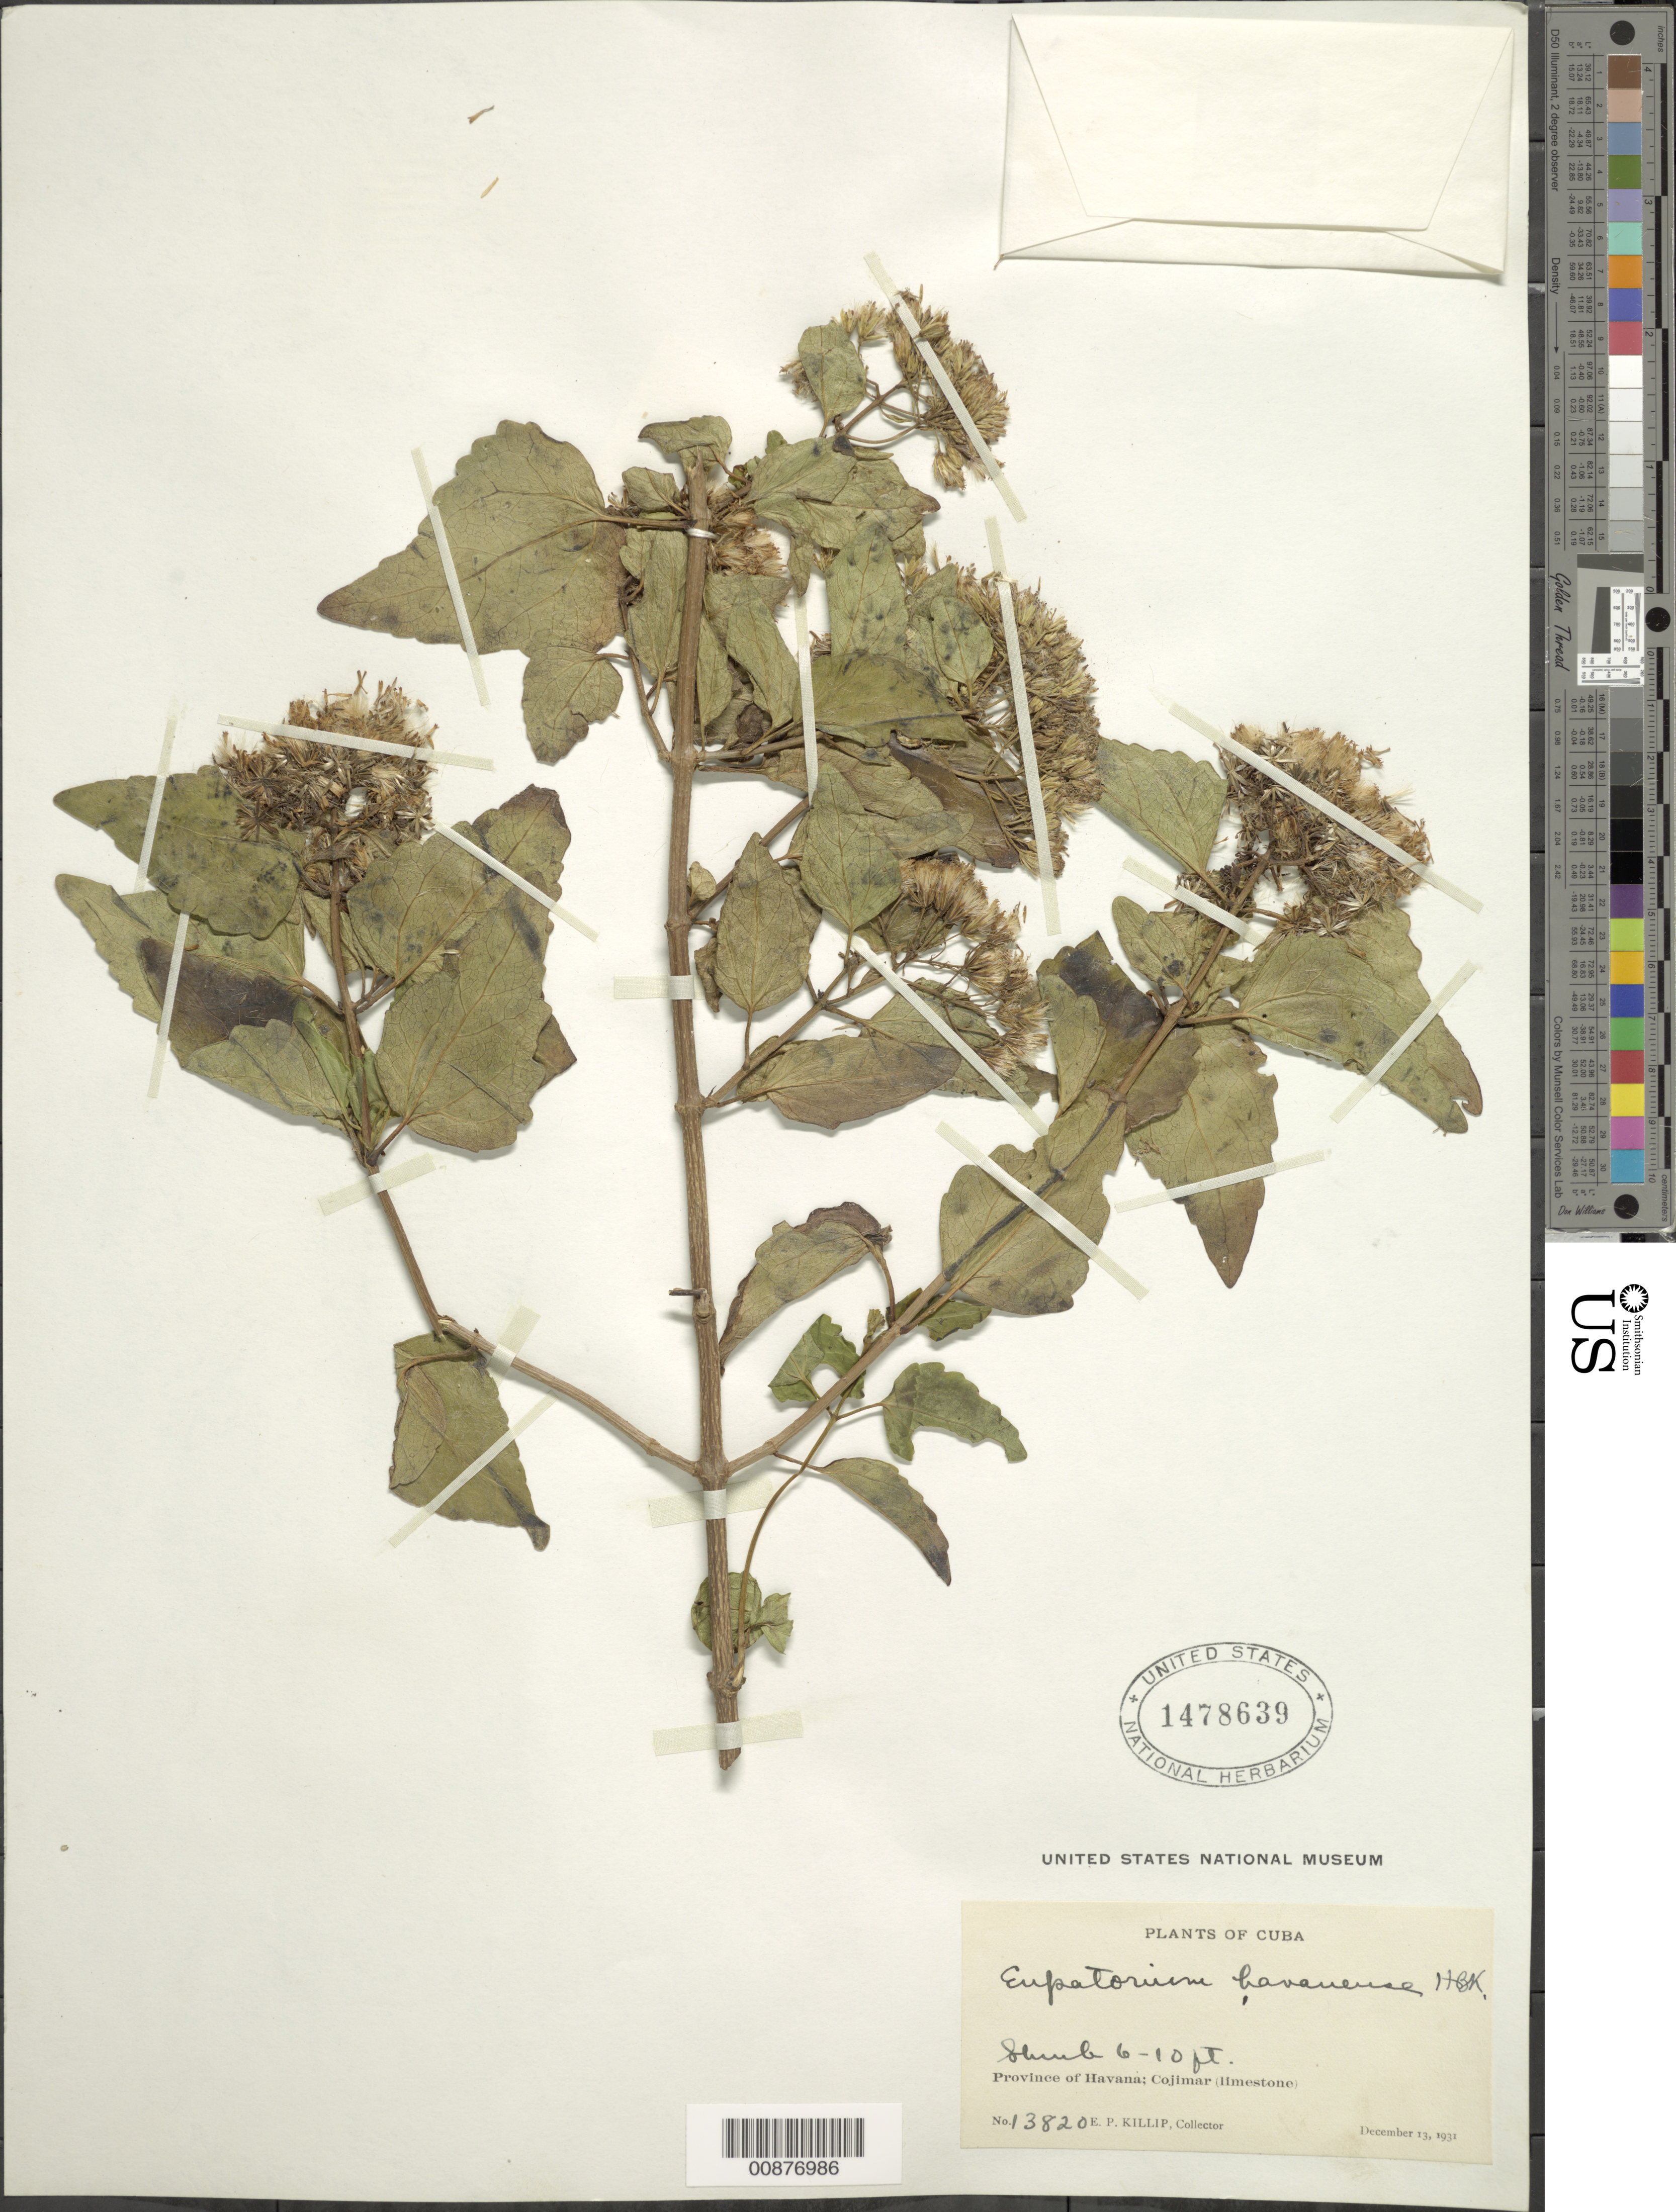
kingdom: Plantae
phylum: Tracheophyta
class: Magnoliopsida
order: Asterales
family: Asteraceae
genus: Ageratina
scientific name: Ageratina havanensis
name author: (Kunth) R.M. King & H. Rob.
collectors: E. P. Killip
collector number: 13820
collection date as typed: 13 Dec 1931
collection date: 1931-12-13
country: Cuba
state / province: La Habana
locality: Cojimar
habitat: On limestone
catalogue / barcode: US 1478639